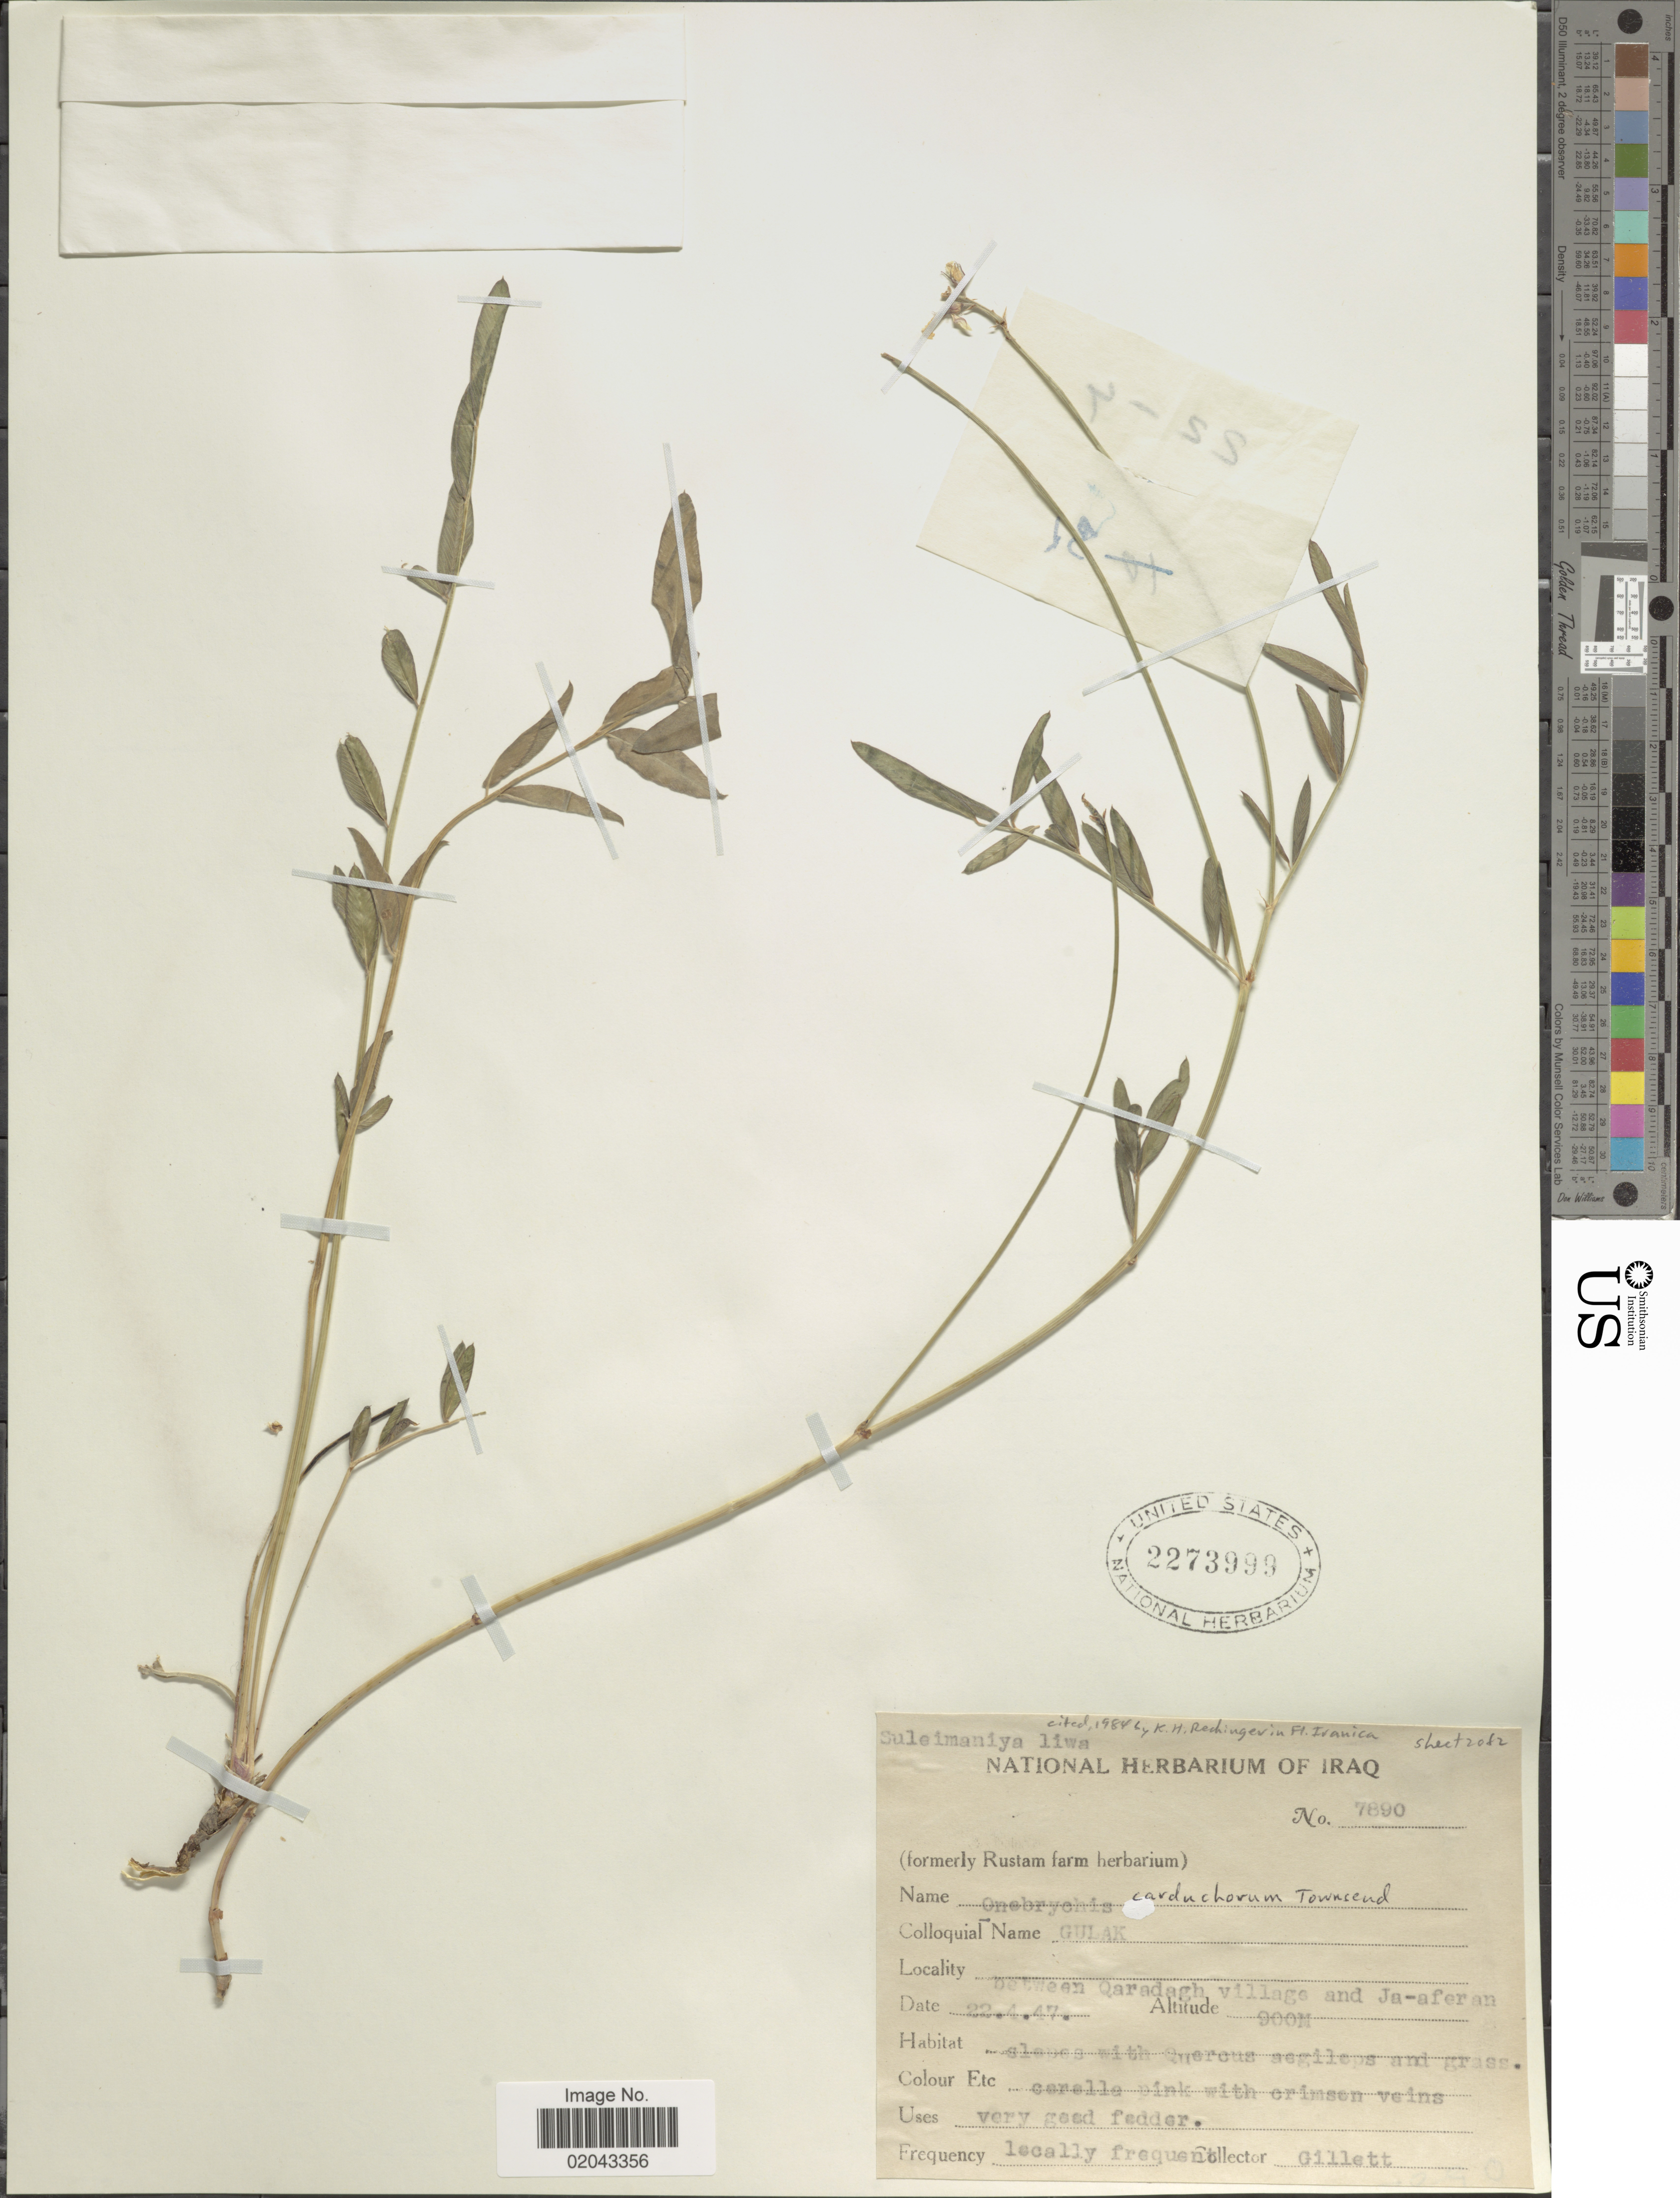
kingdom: Plantae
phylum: Tracheophyta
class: Magnoliopsida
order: Fabales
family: Fabaceae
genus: Onobrychis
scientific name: Onobrychis carduchorum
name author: C. C. Towns.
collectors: Gillett, --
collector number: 7890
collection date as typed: Transcribed d/m/y: 22/4/47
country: Iraq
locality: Between Qaradagh village and Ja-aferan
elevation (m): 900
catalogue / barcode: US 2273999